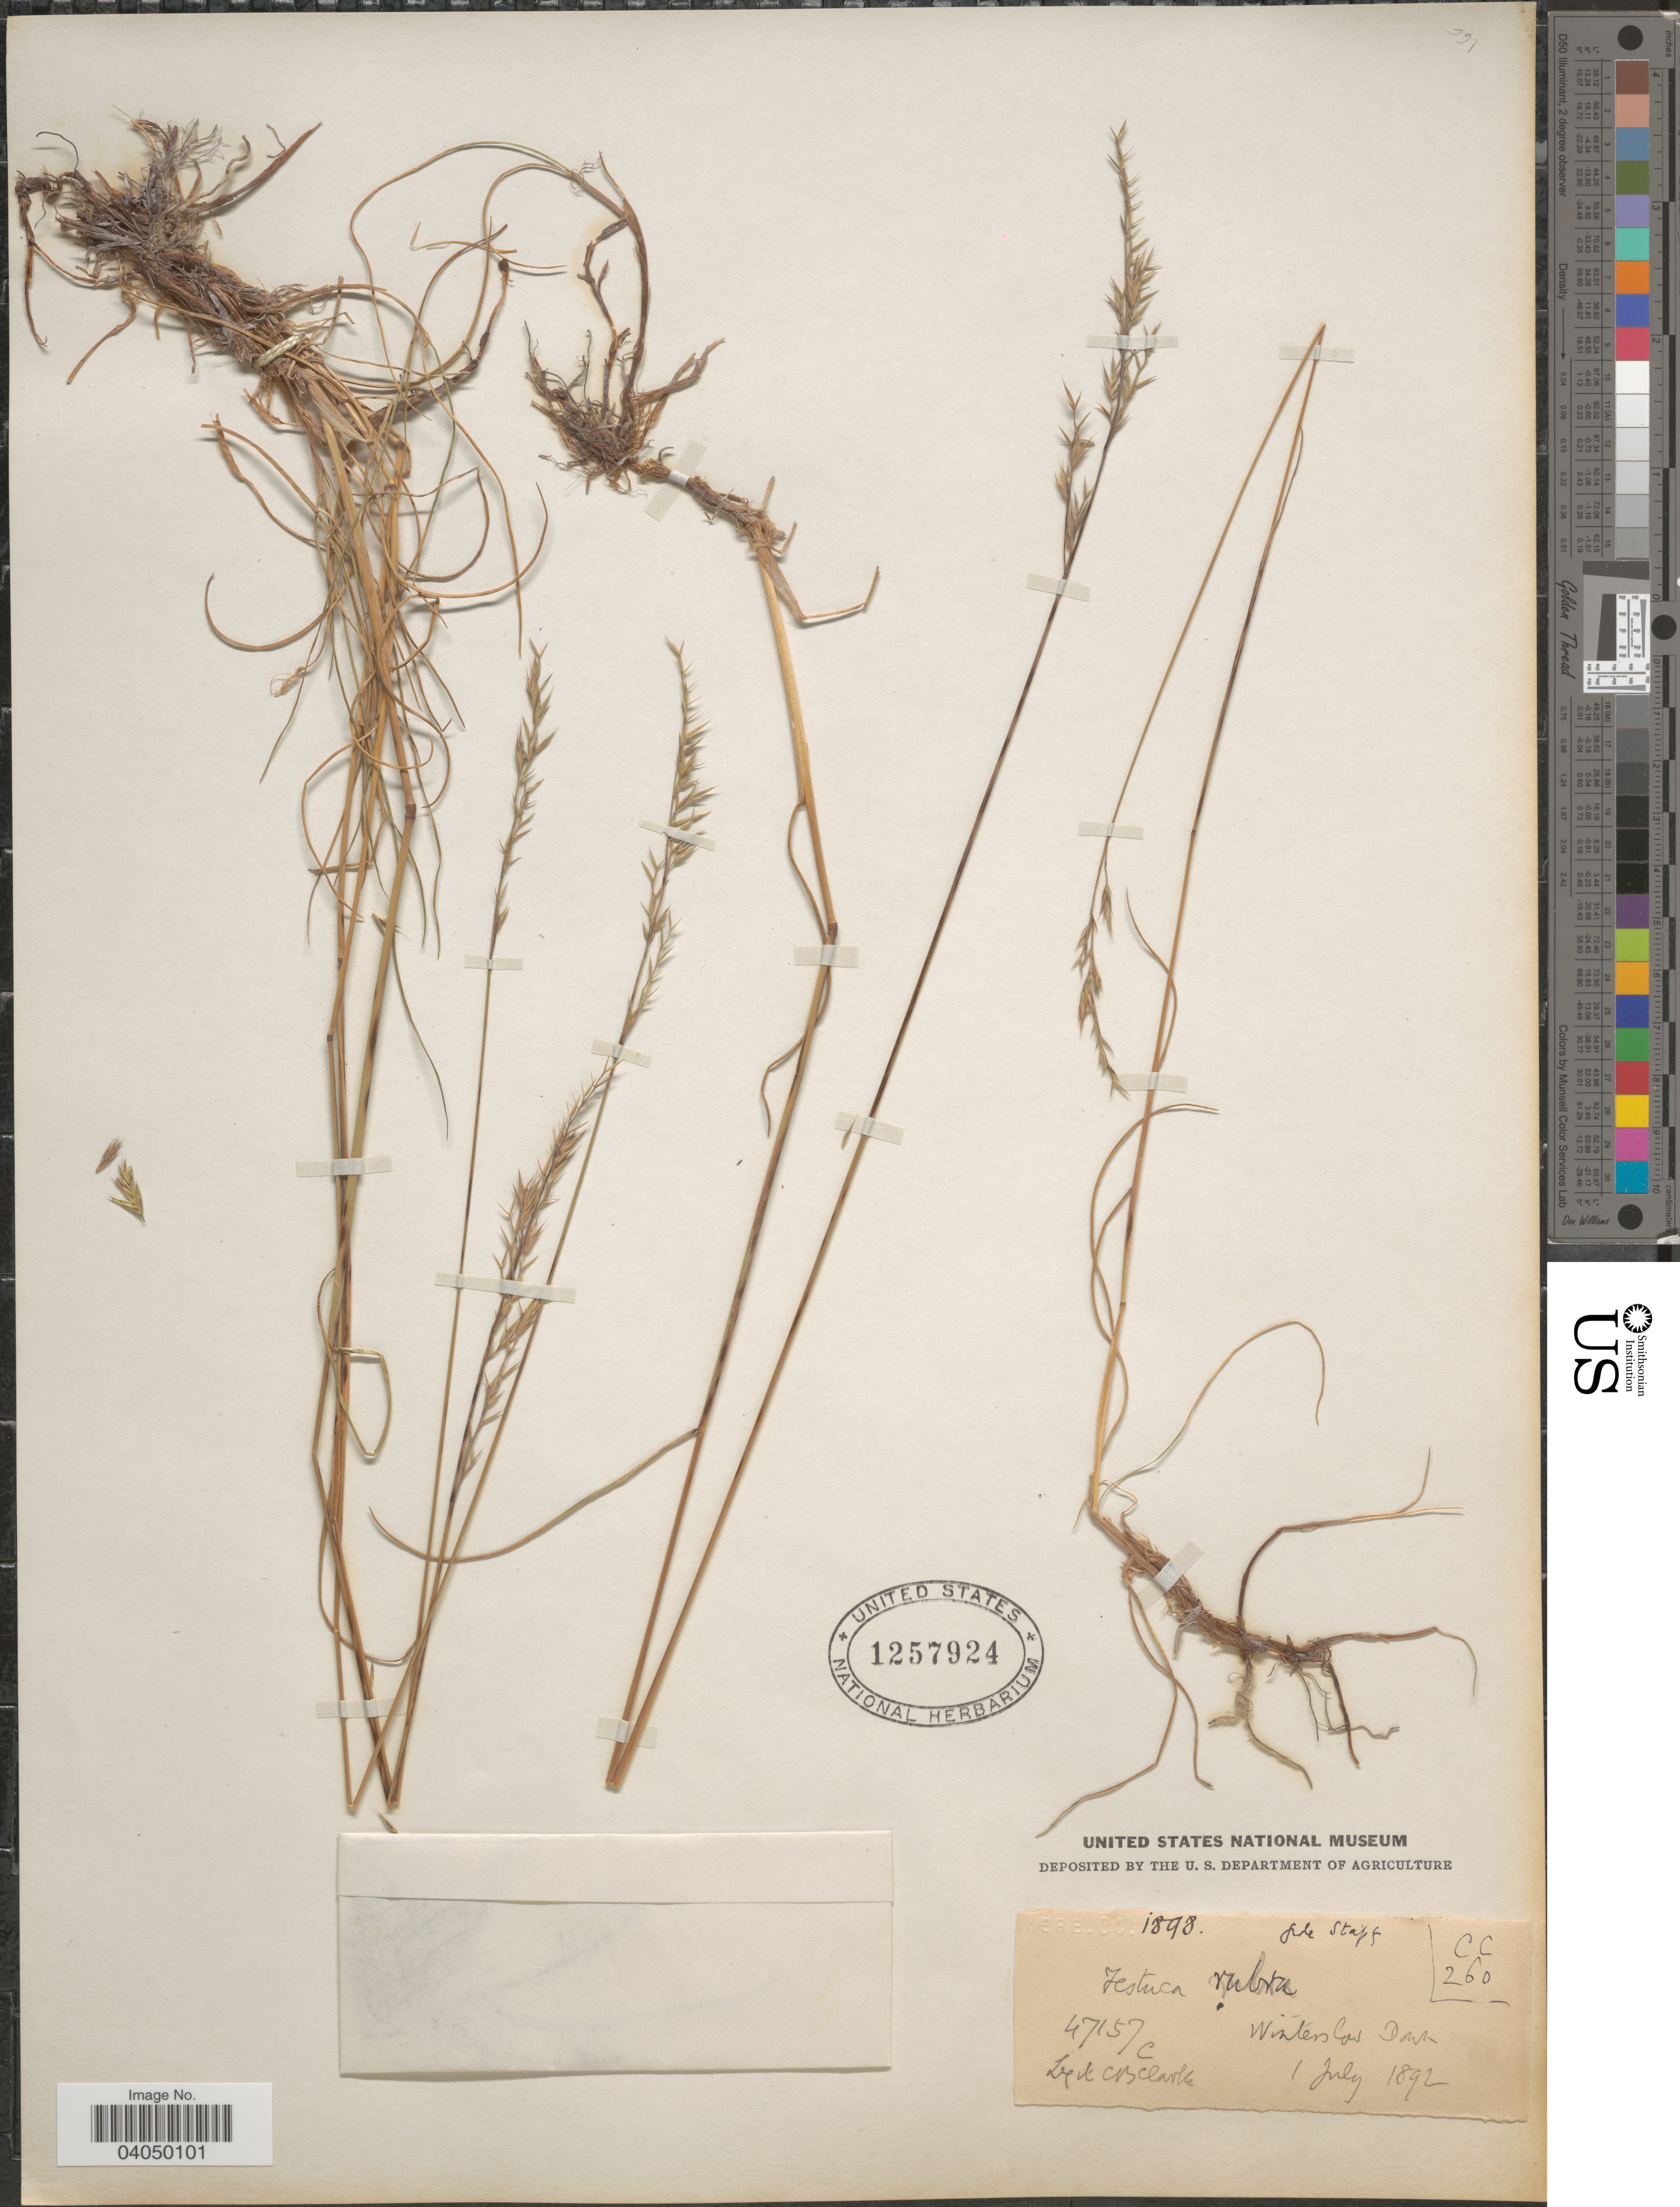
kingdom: Plantae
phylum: Tracheophyta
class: Liliopsida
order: Poales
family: Poaceae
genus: Festuca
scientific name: Festuca rubra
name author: L.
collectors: C. B. Clarke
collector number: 47157C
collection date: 1892-07-01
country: United Kingdom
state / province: England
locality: Winterslow Down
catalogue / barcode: US 1257924